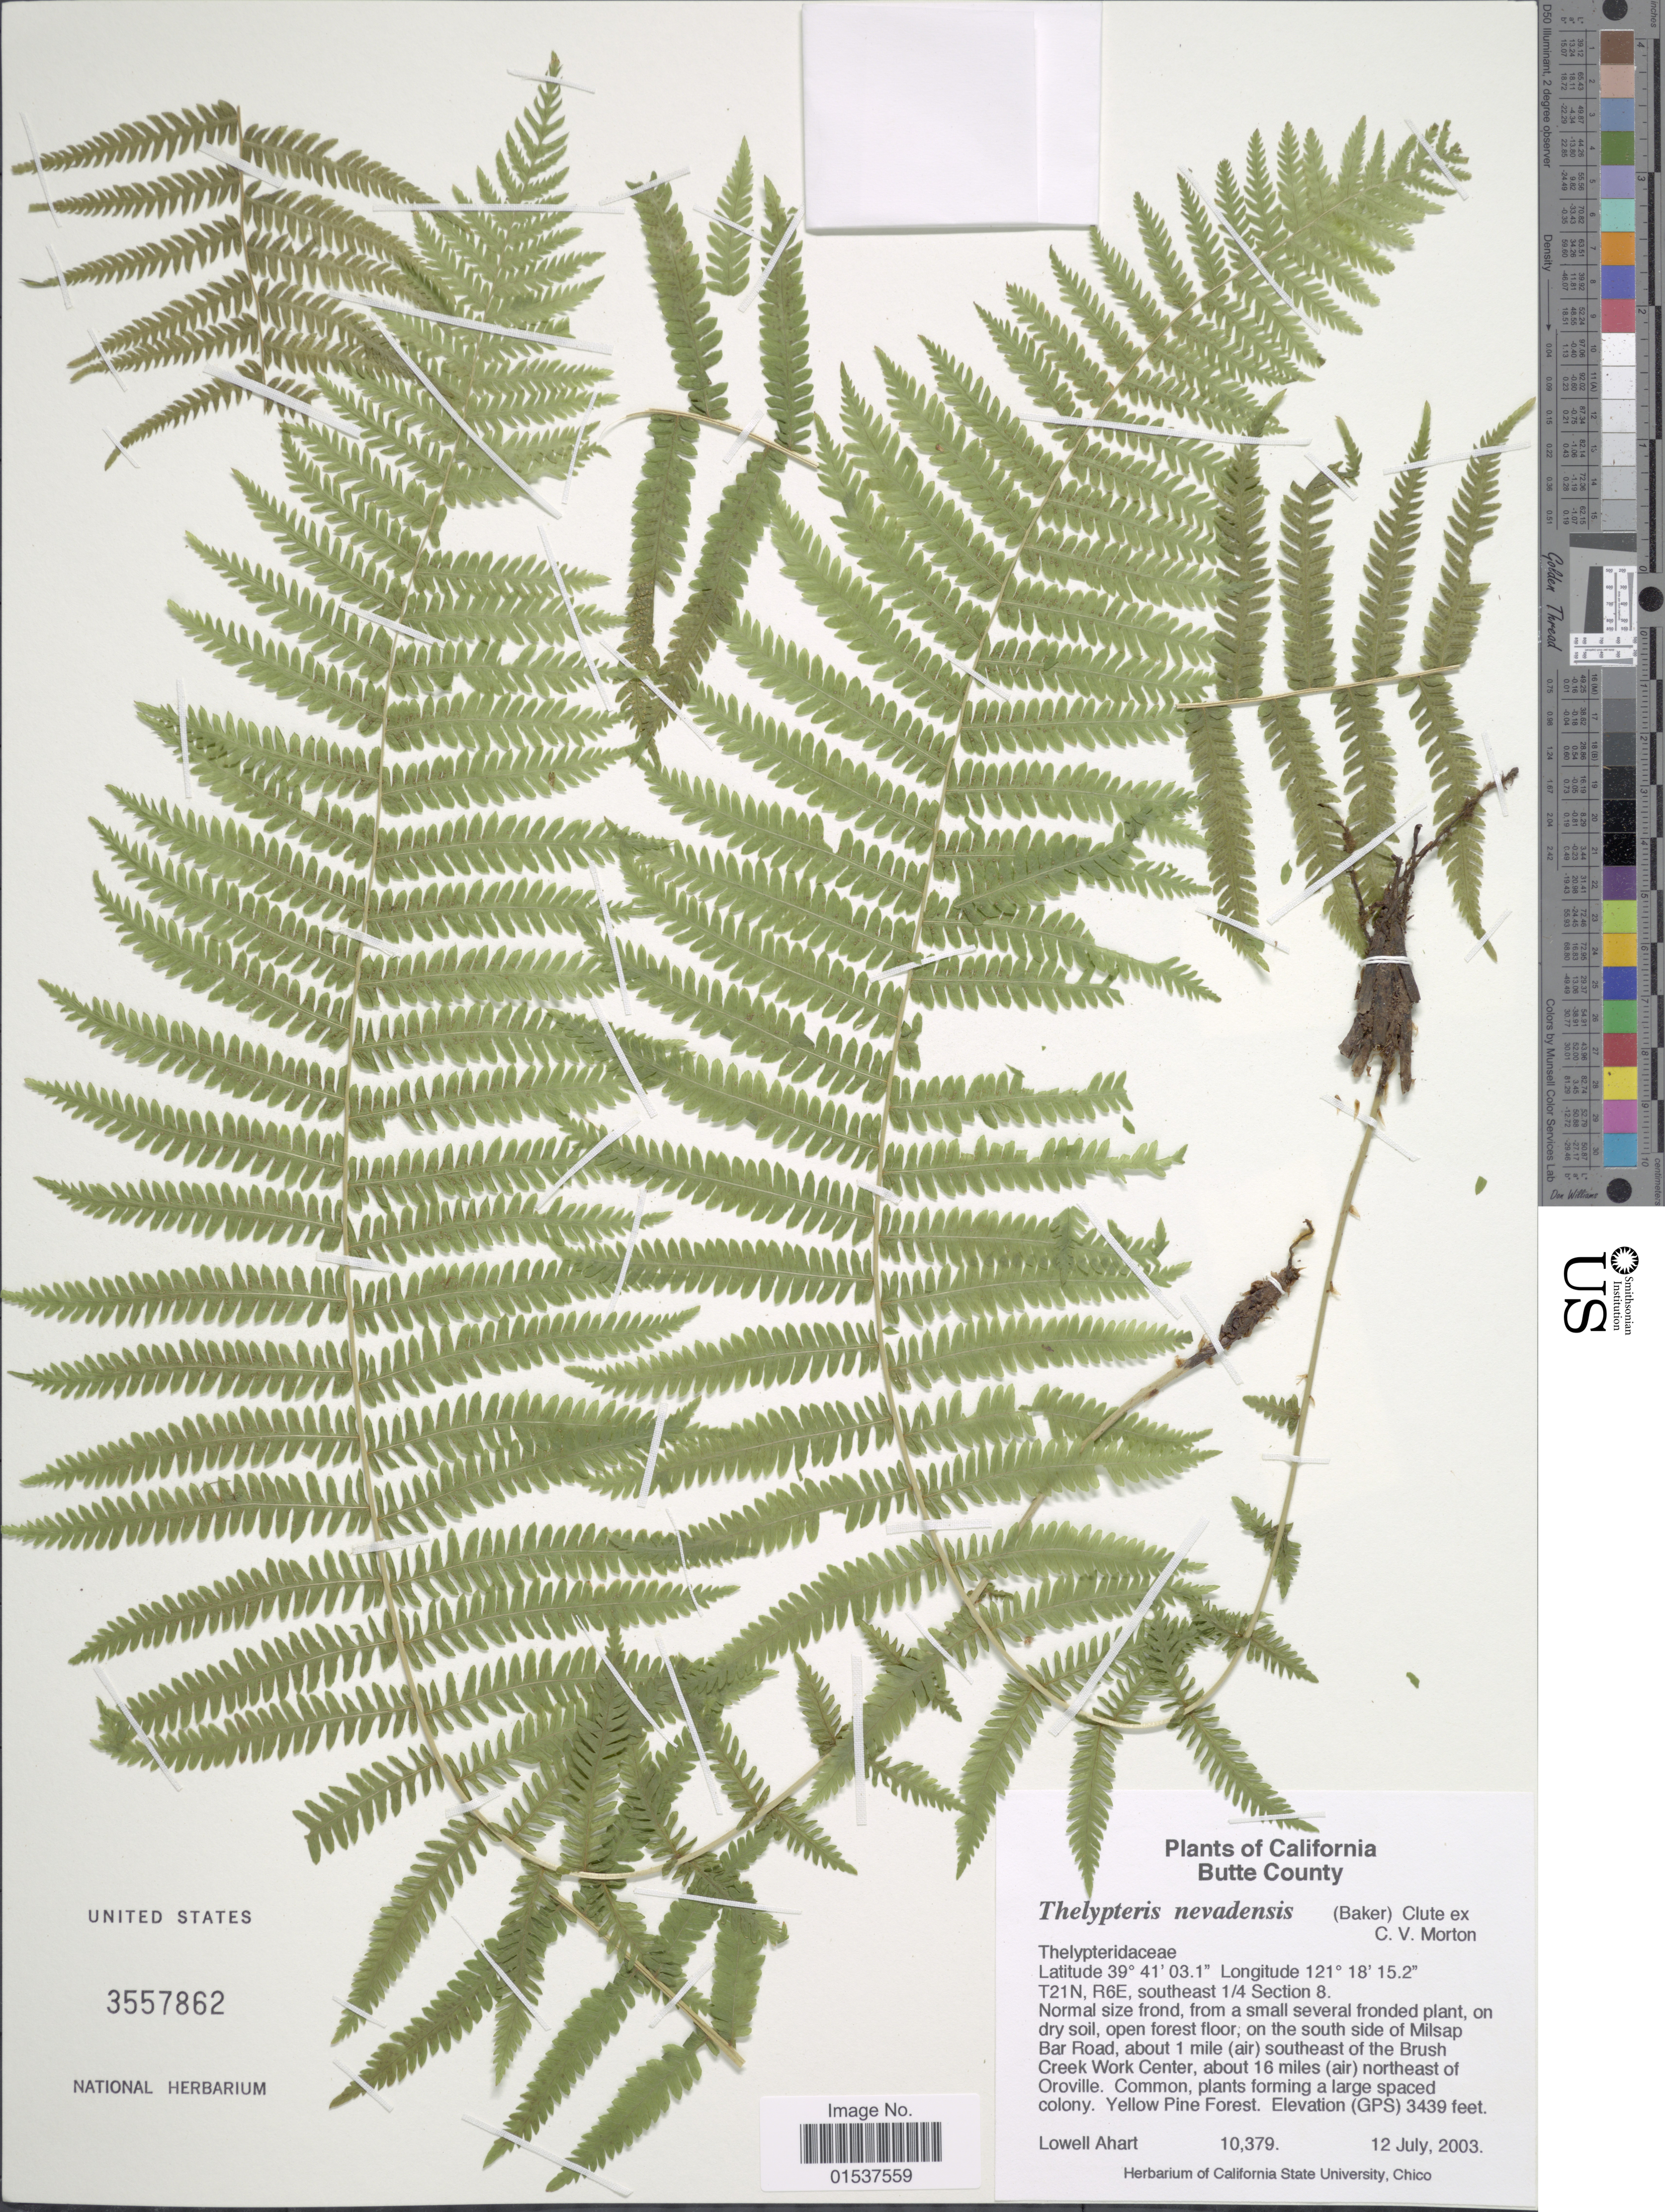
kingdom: Plantae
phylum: Tracheophyta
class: Polypodiopsida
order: Polypodiales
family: Thelypteridaceae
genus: Parathelypteris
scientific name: Parathelypteris nevadensis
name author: (Baker) Holttum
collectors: L. Ahart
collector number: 10379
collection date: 2003-07-12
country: United States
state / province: California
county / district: Butte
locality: Butte County, T21N, R6E, southeast ¼ Section 8. On the south side of Milsap Bar Road, about 1 mile (air) southeast of the Brush Creek Work Center, about 16 miles (air) northeast of Oroville. Yellow Pine Forest.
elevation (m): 1048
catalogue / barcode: US 3557862